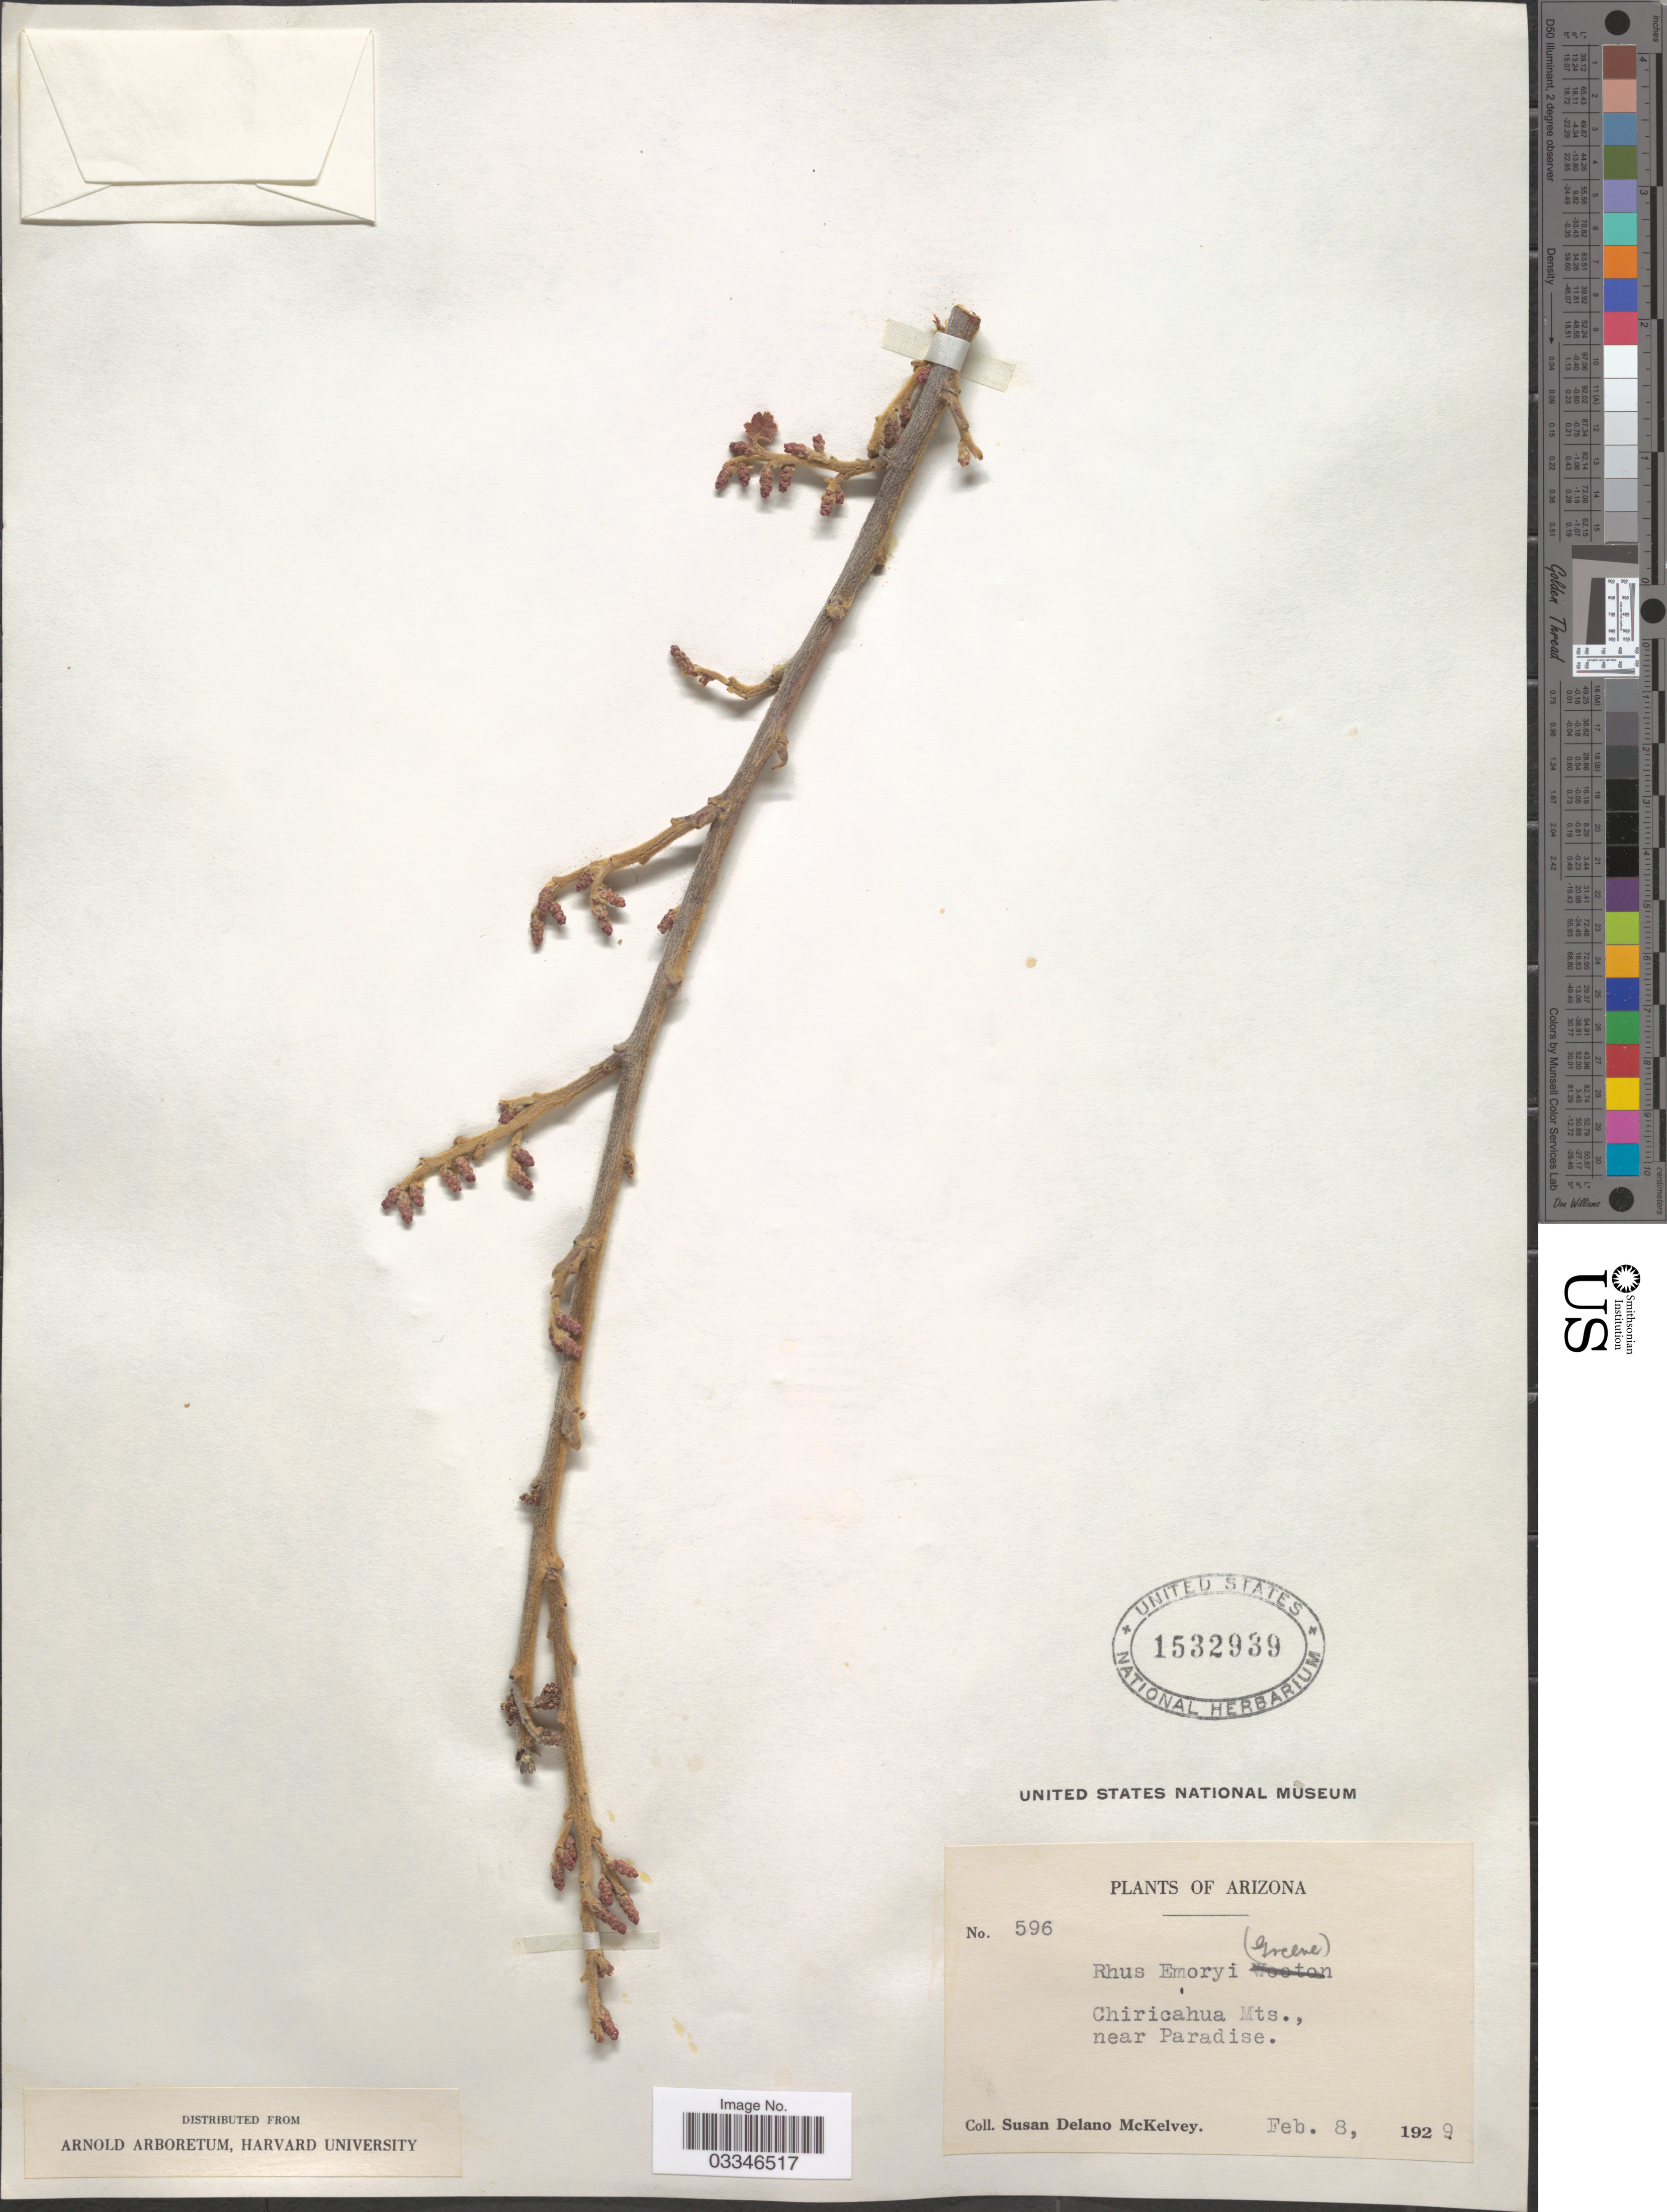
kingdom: Plantae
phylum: Tracheophyta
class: Magnoliopsida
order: Sapindales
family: Anacardiaceae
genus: Rhus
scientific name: Rhus trilobata var. pilosissima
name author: Engl.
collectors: S. A. McKelvey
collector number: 596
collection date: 1929-02-08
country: United States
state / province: Arizona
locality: Chiricahua Mts., near Paradise.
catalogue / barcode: US 1532939